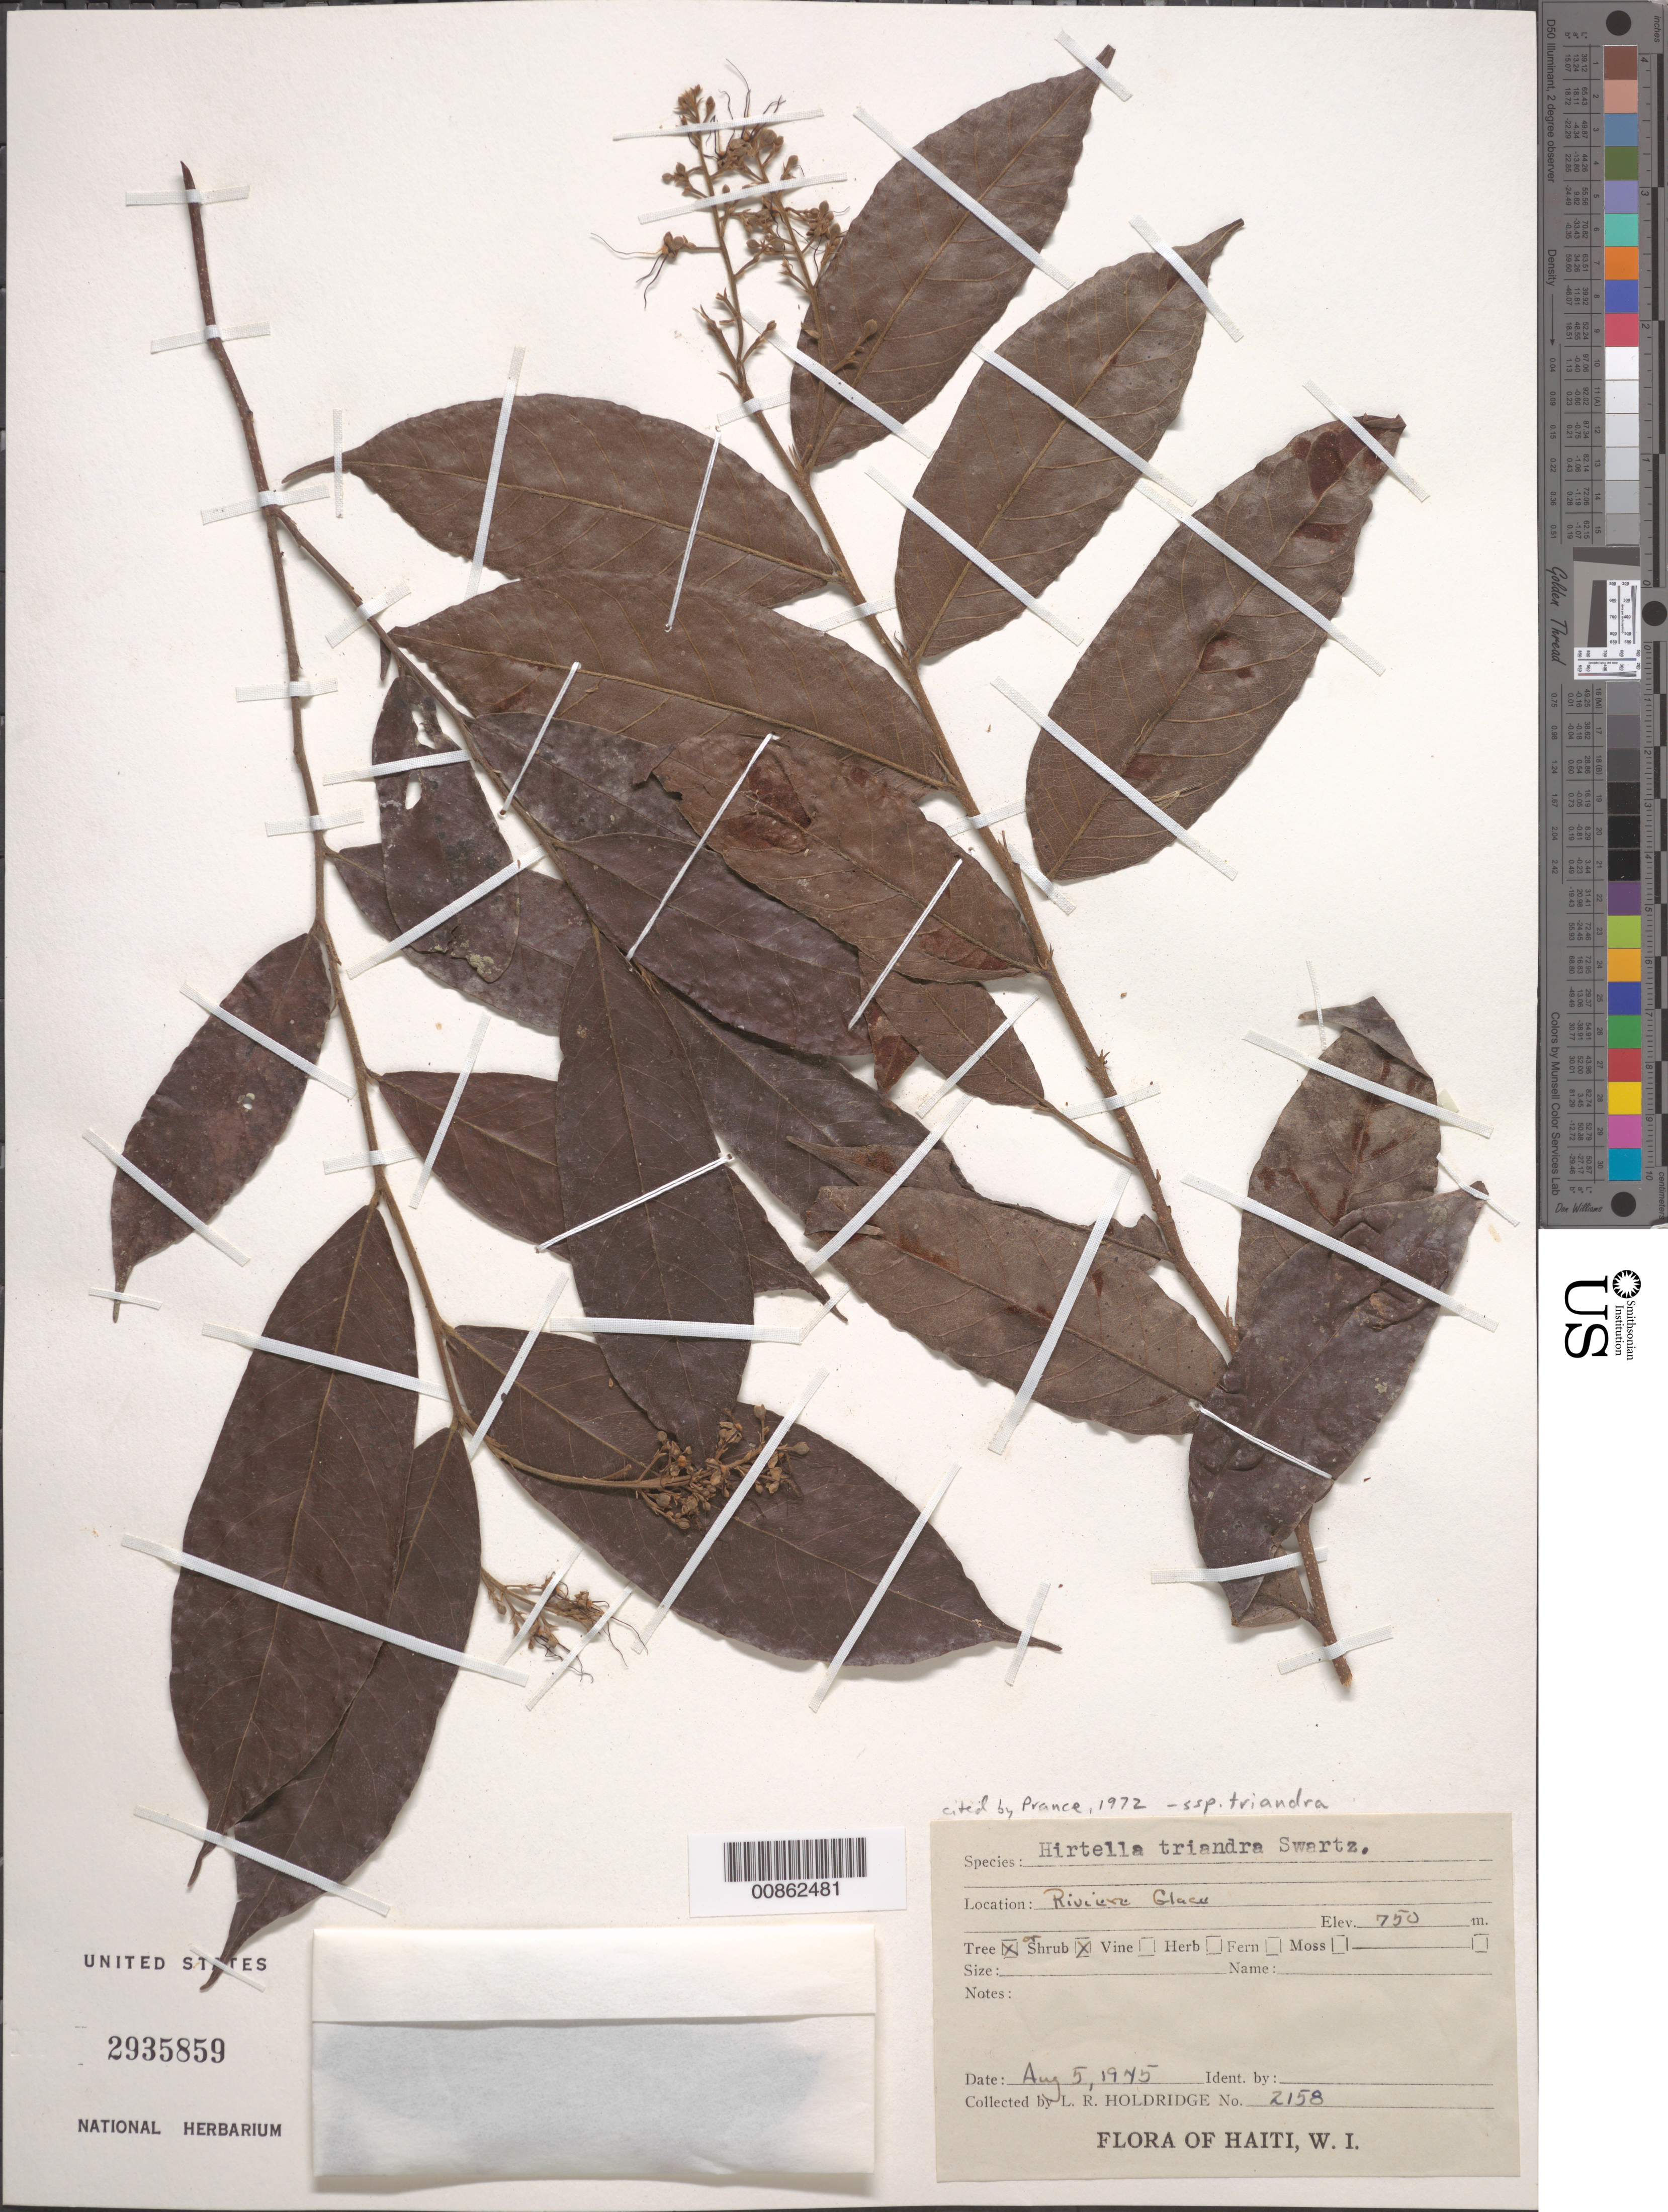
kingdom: Plantae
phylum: Tracheophyta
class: Magnoliopsida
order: Malpighiales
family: Chrysobalanaceae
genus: Hirtella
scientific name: Hirtella triandra subsp. triandra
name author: Sw.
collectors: L. Holdridge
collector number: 2158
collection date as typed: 05 Aug 1945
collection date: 1945-08-05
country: Haiti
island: Hispaniola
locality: Rivière Glace.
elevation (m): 750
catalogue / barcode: US 2935859